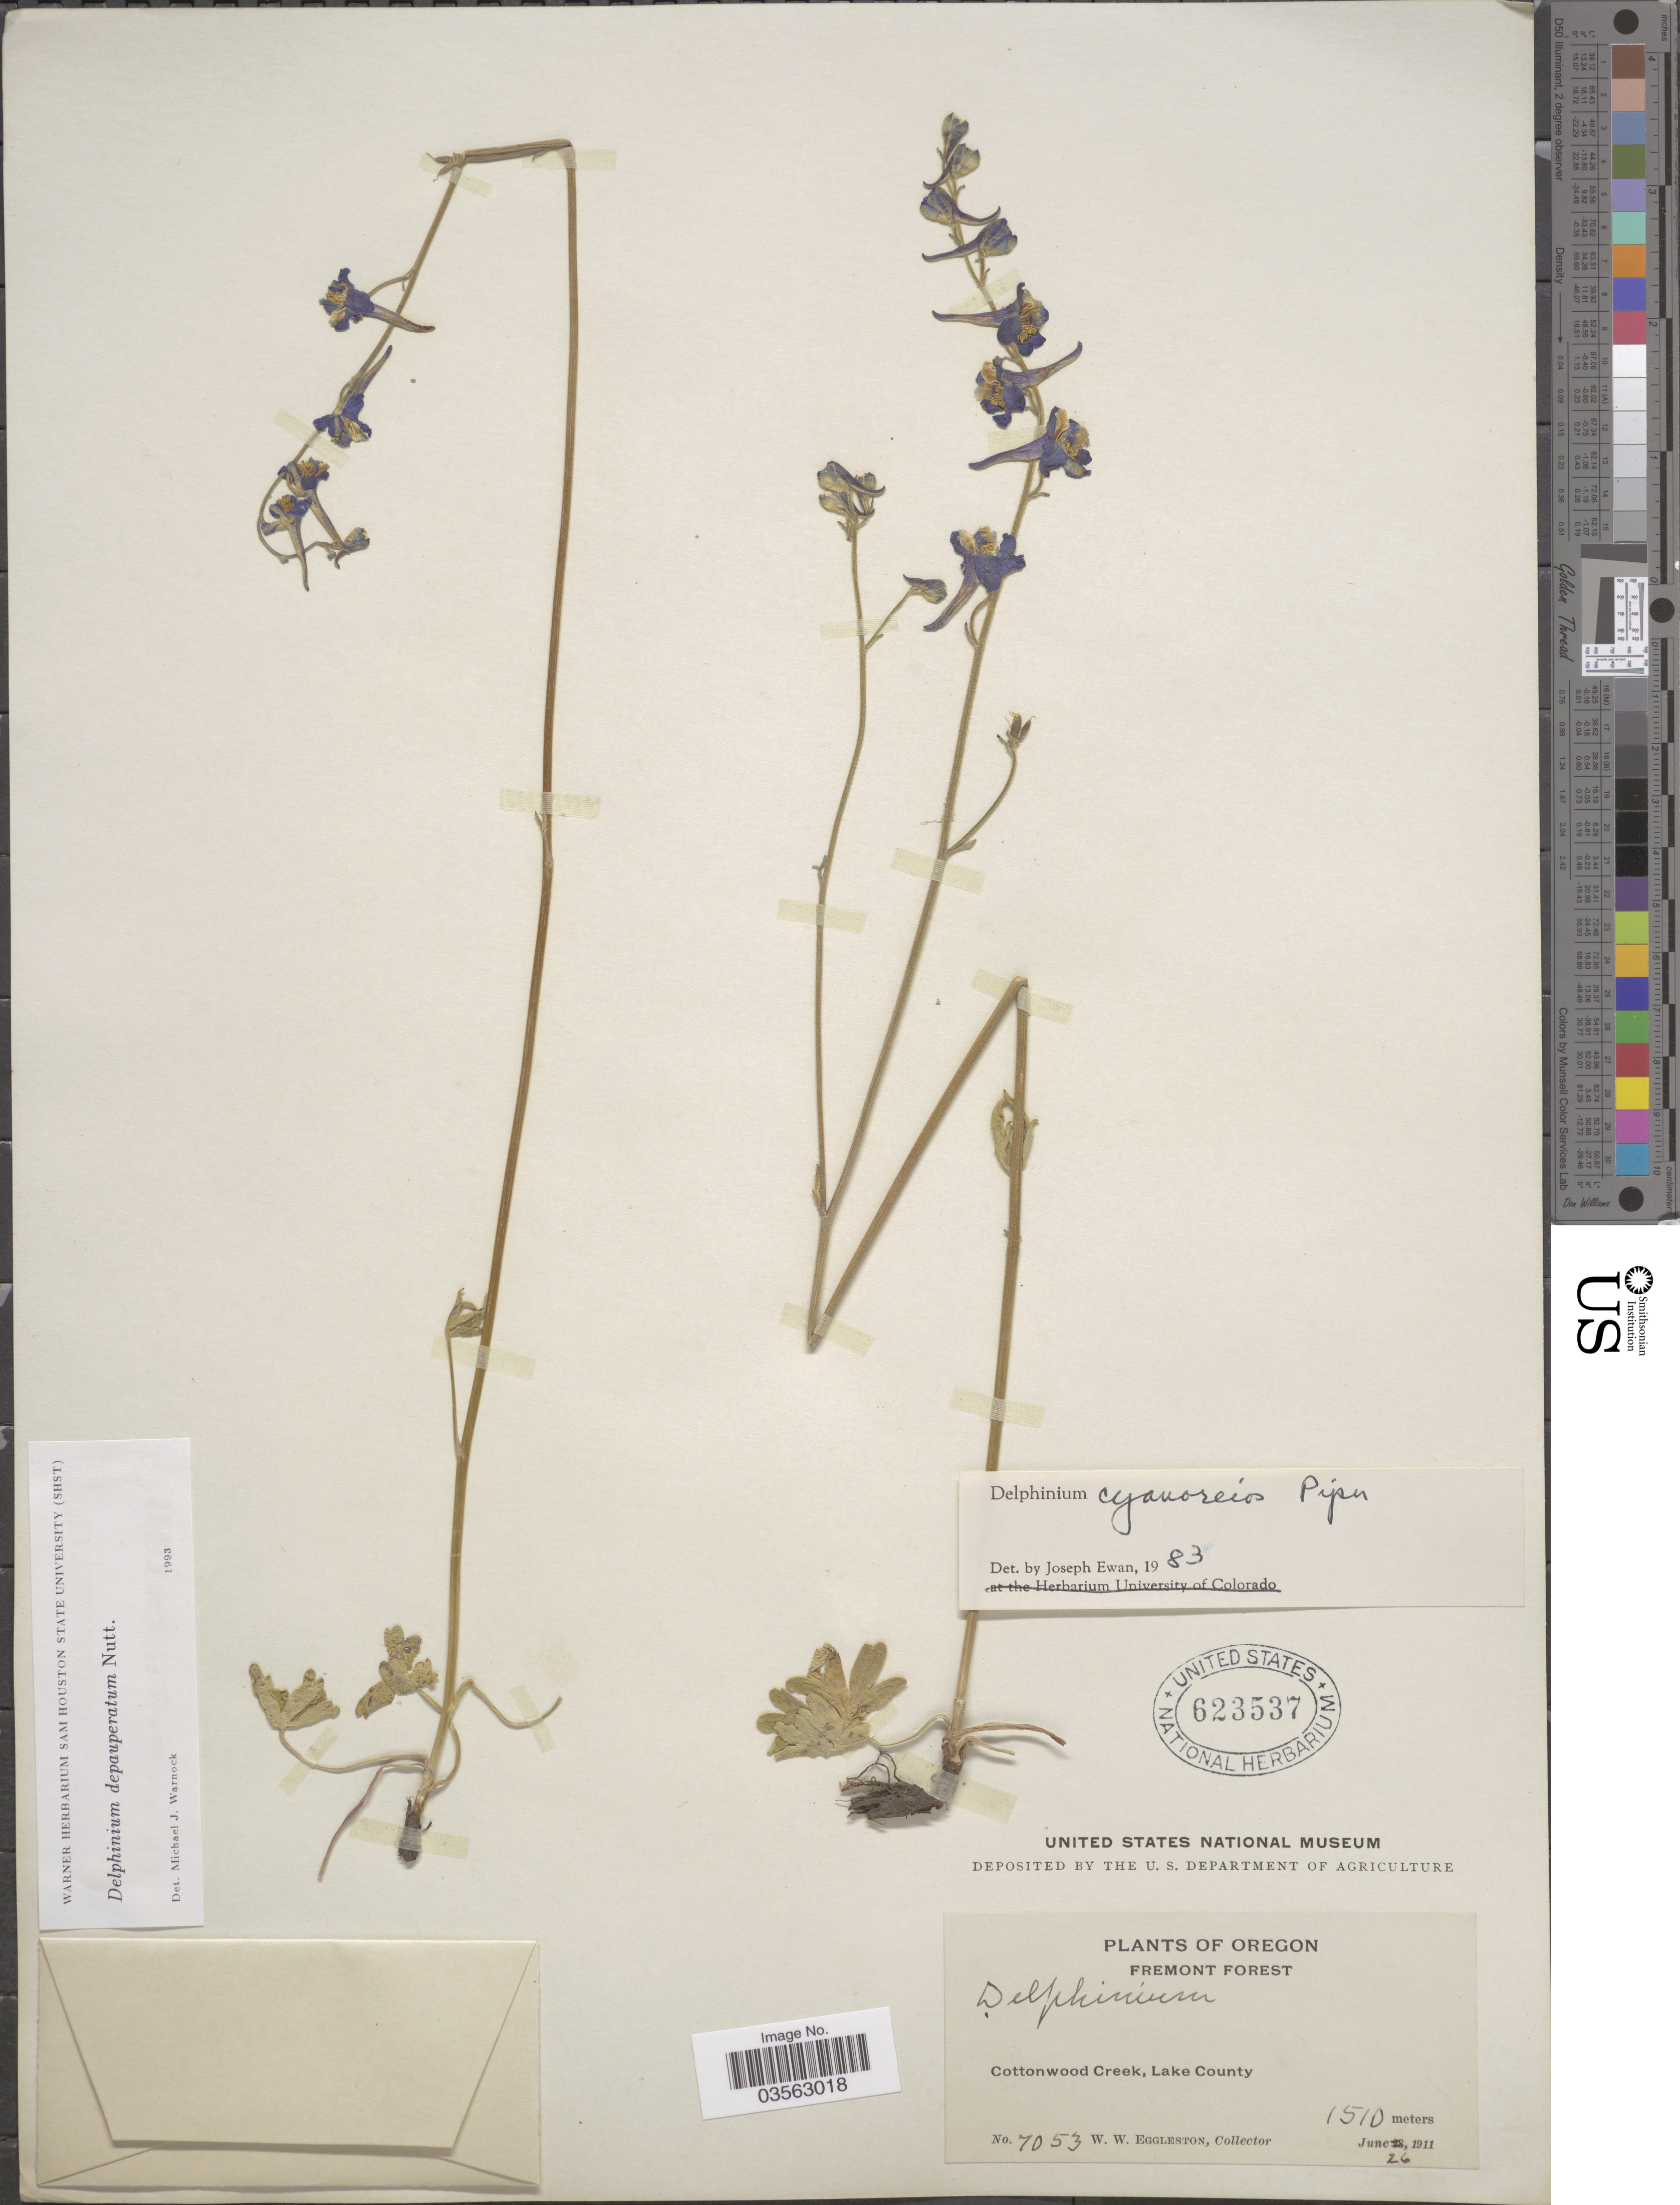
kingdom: Plantae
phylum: Tracheophyta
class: Magnoliopsida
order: Ranunculales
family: Ranunculaceae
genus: Delphinium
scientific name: Delphinium depauperatum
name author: Nutt.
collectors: W. W. Eggleston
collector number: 7053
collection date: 1911-06-26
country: United States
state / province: Oregon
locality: Fremont Forest. Cottonwood Creek, Lake County.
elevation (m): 1510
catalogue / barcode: US 623537